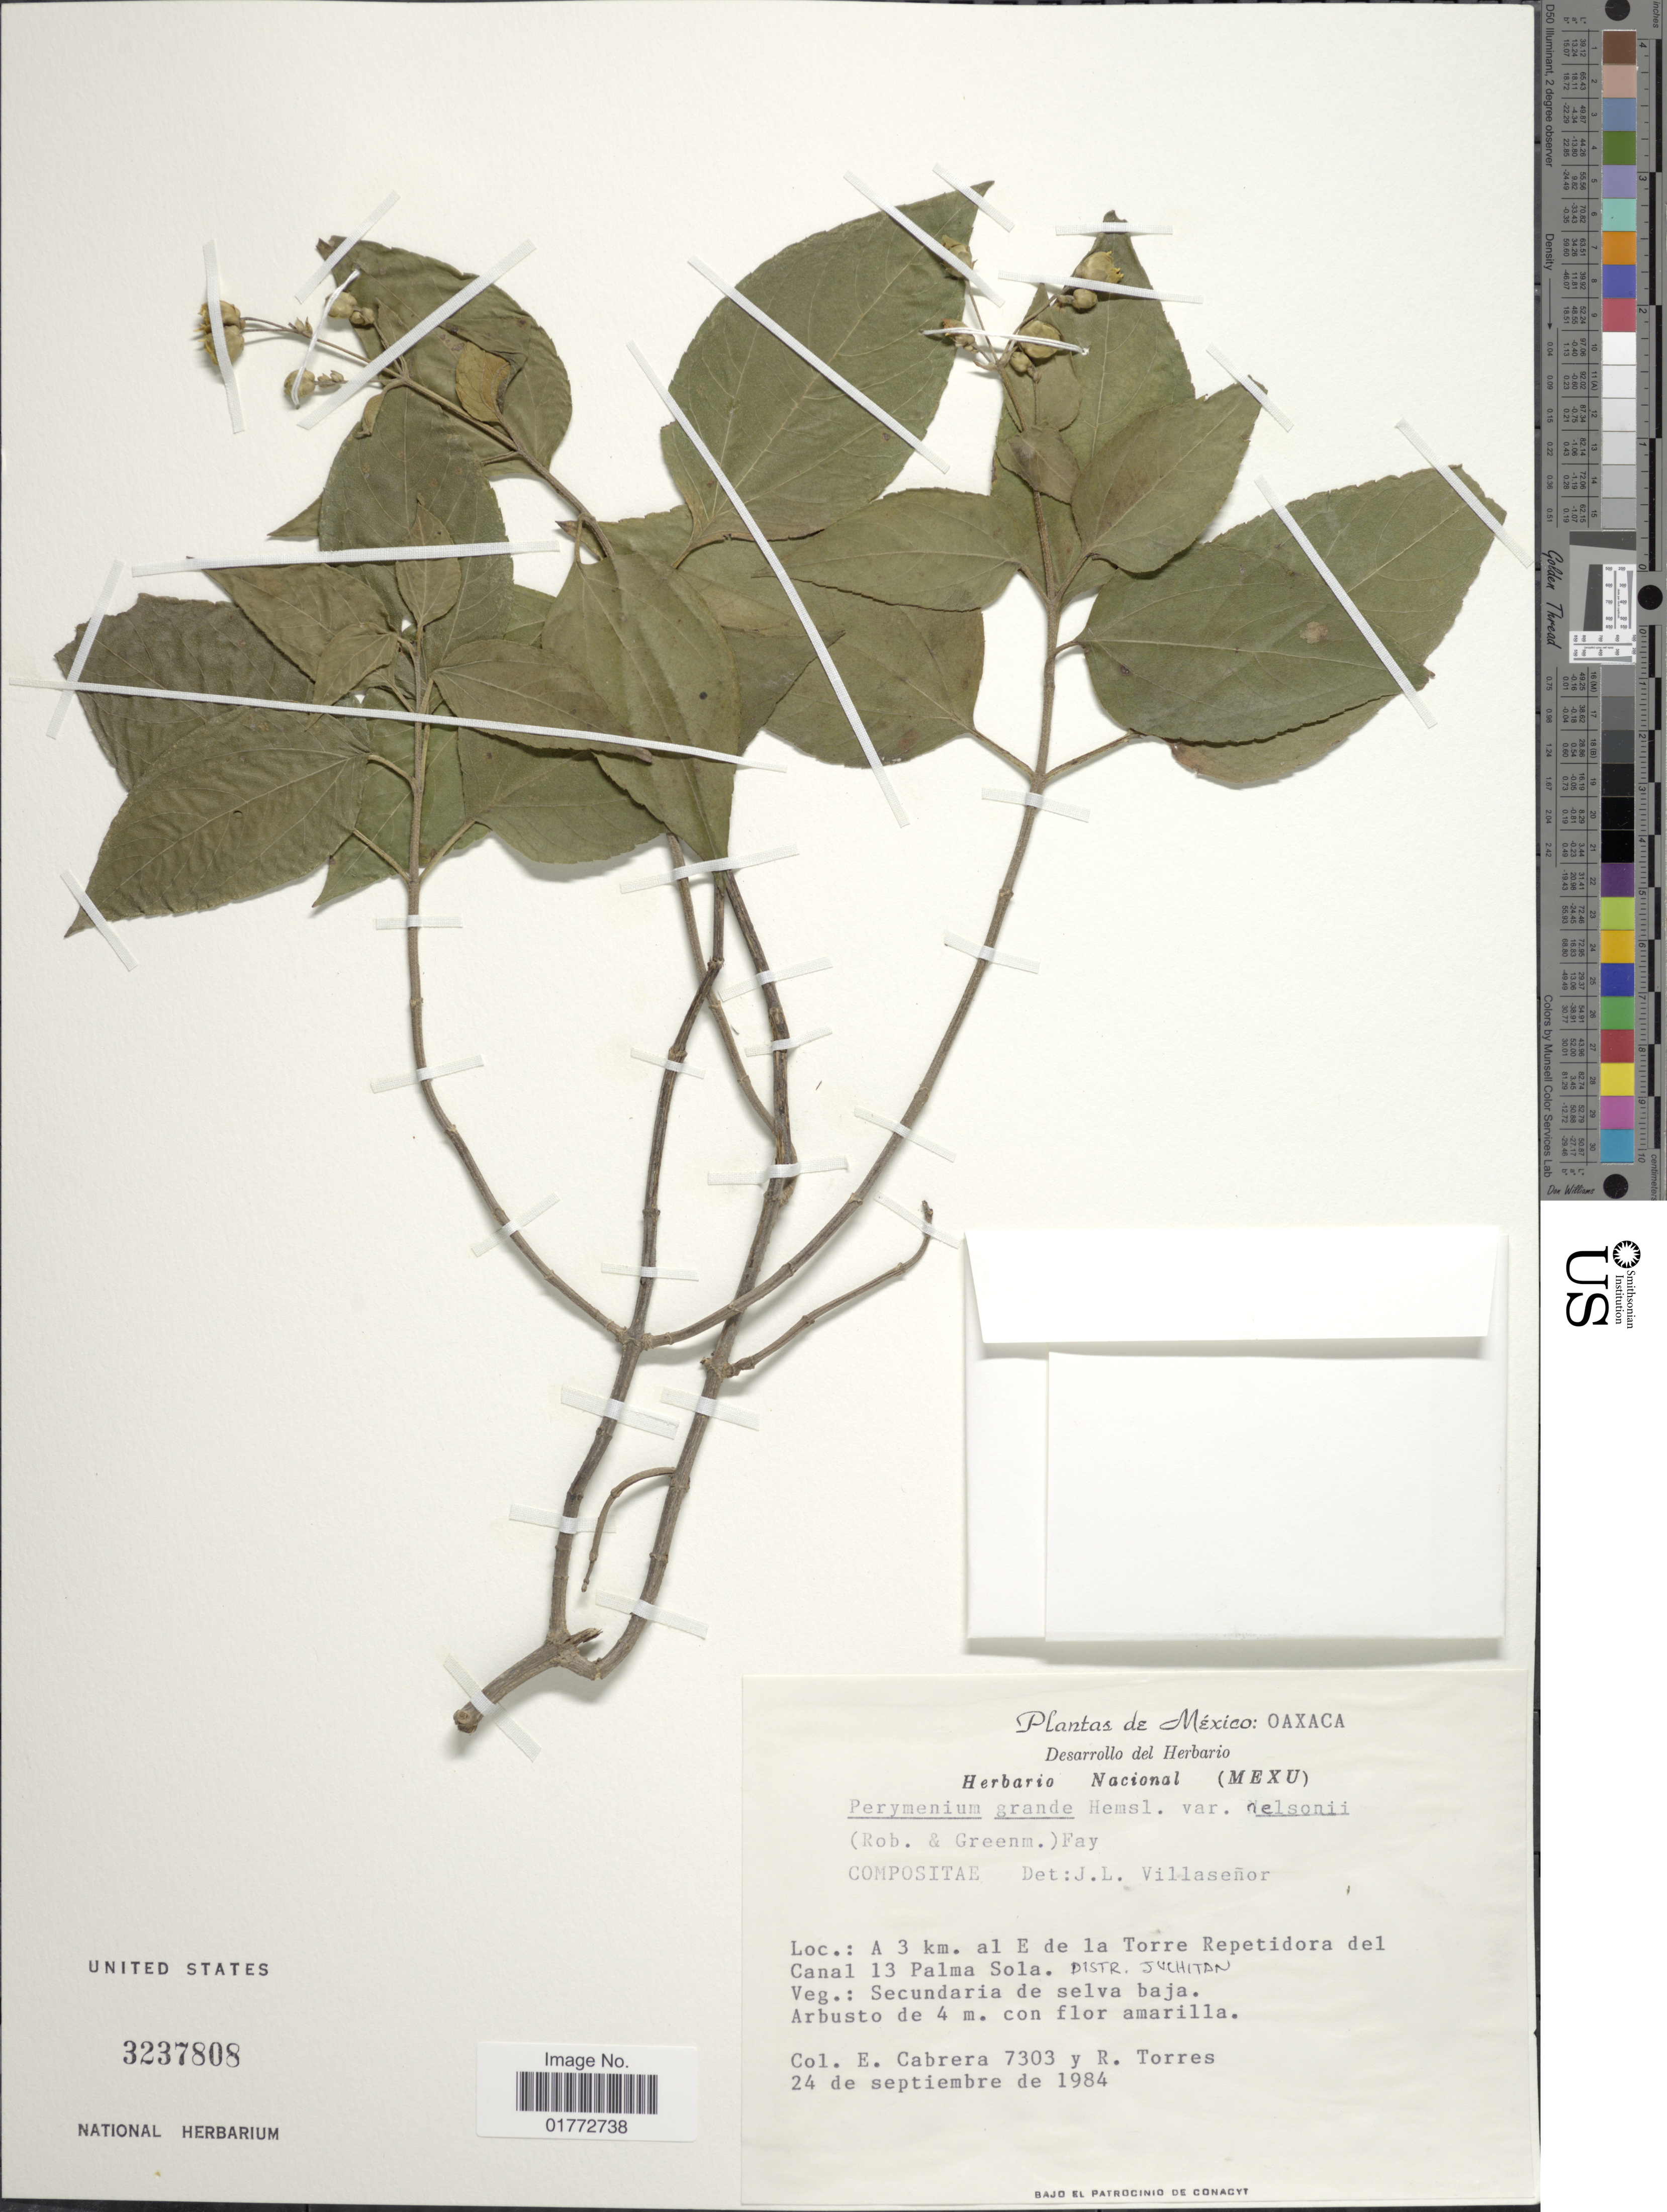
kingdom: Plantae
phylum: Tracheophyta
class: Magnoliopsida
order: Asterales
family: Asteraceae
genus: Perymenium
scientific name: Perymenium grande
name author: Hemsl.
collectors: E. Cabrera & R. Torres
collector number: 7303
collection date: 1984-09-24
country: Mexico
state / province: Oaxaca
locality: A 3 km. al E de la Torre Repetidora del Canal 13 Palma Sola. Distr. Juchitan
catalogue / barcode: US 3237808